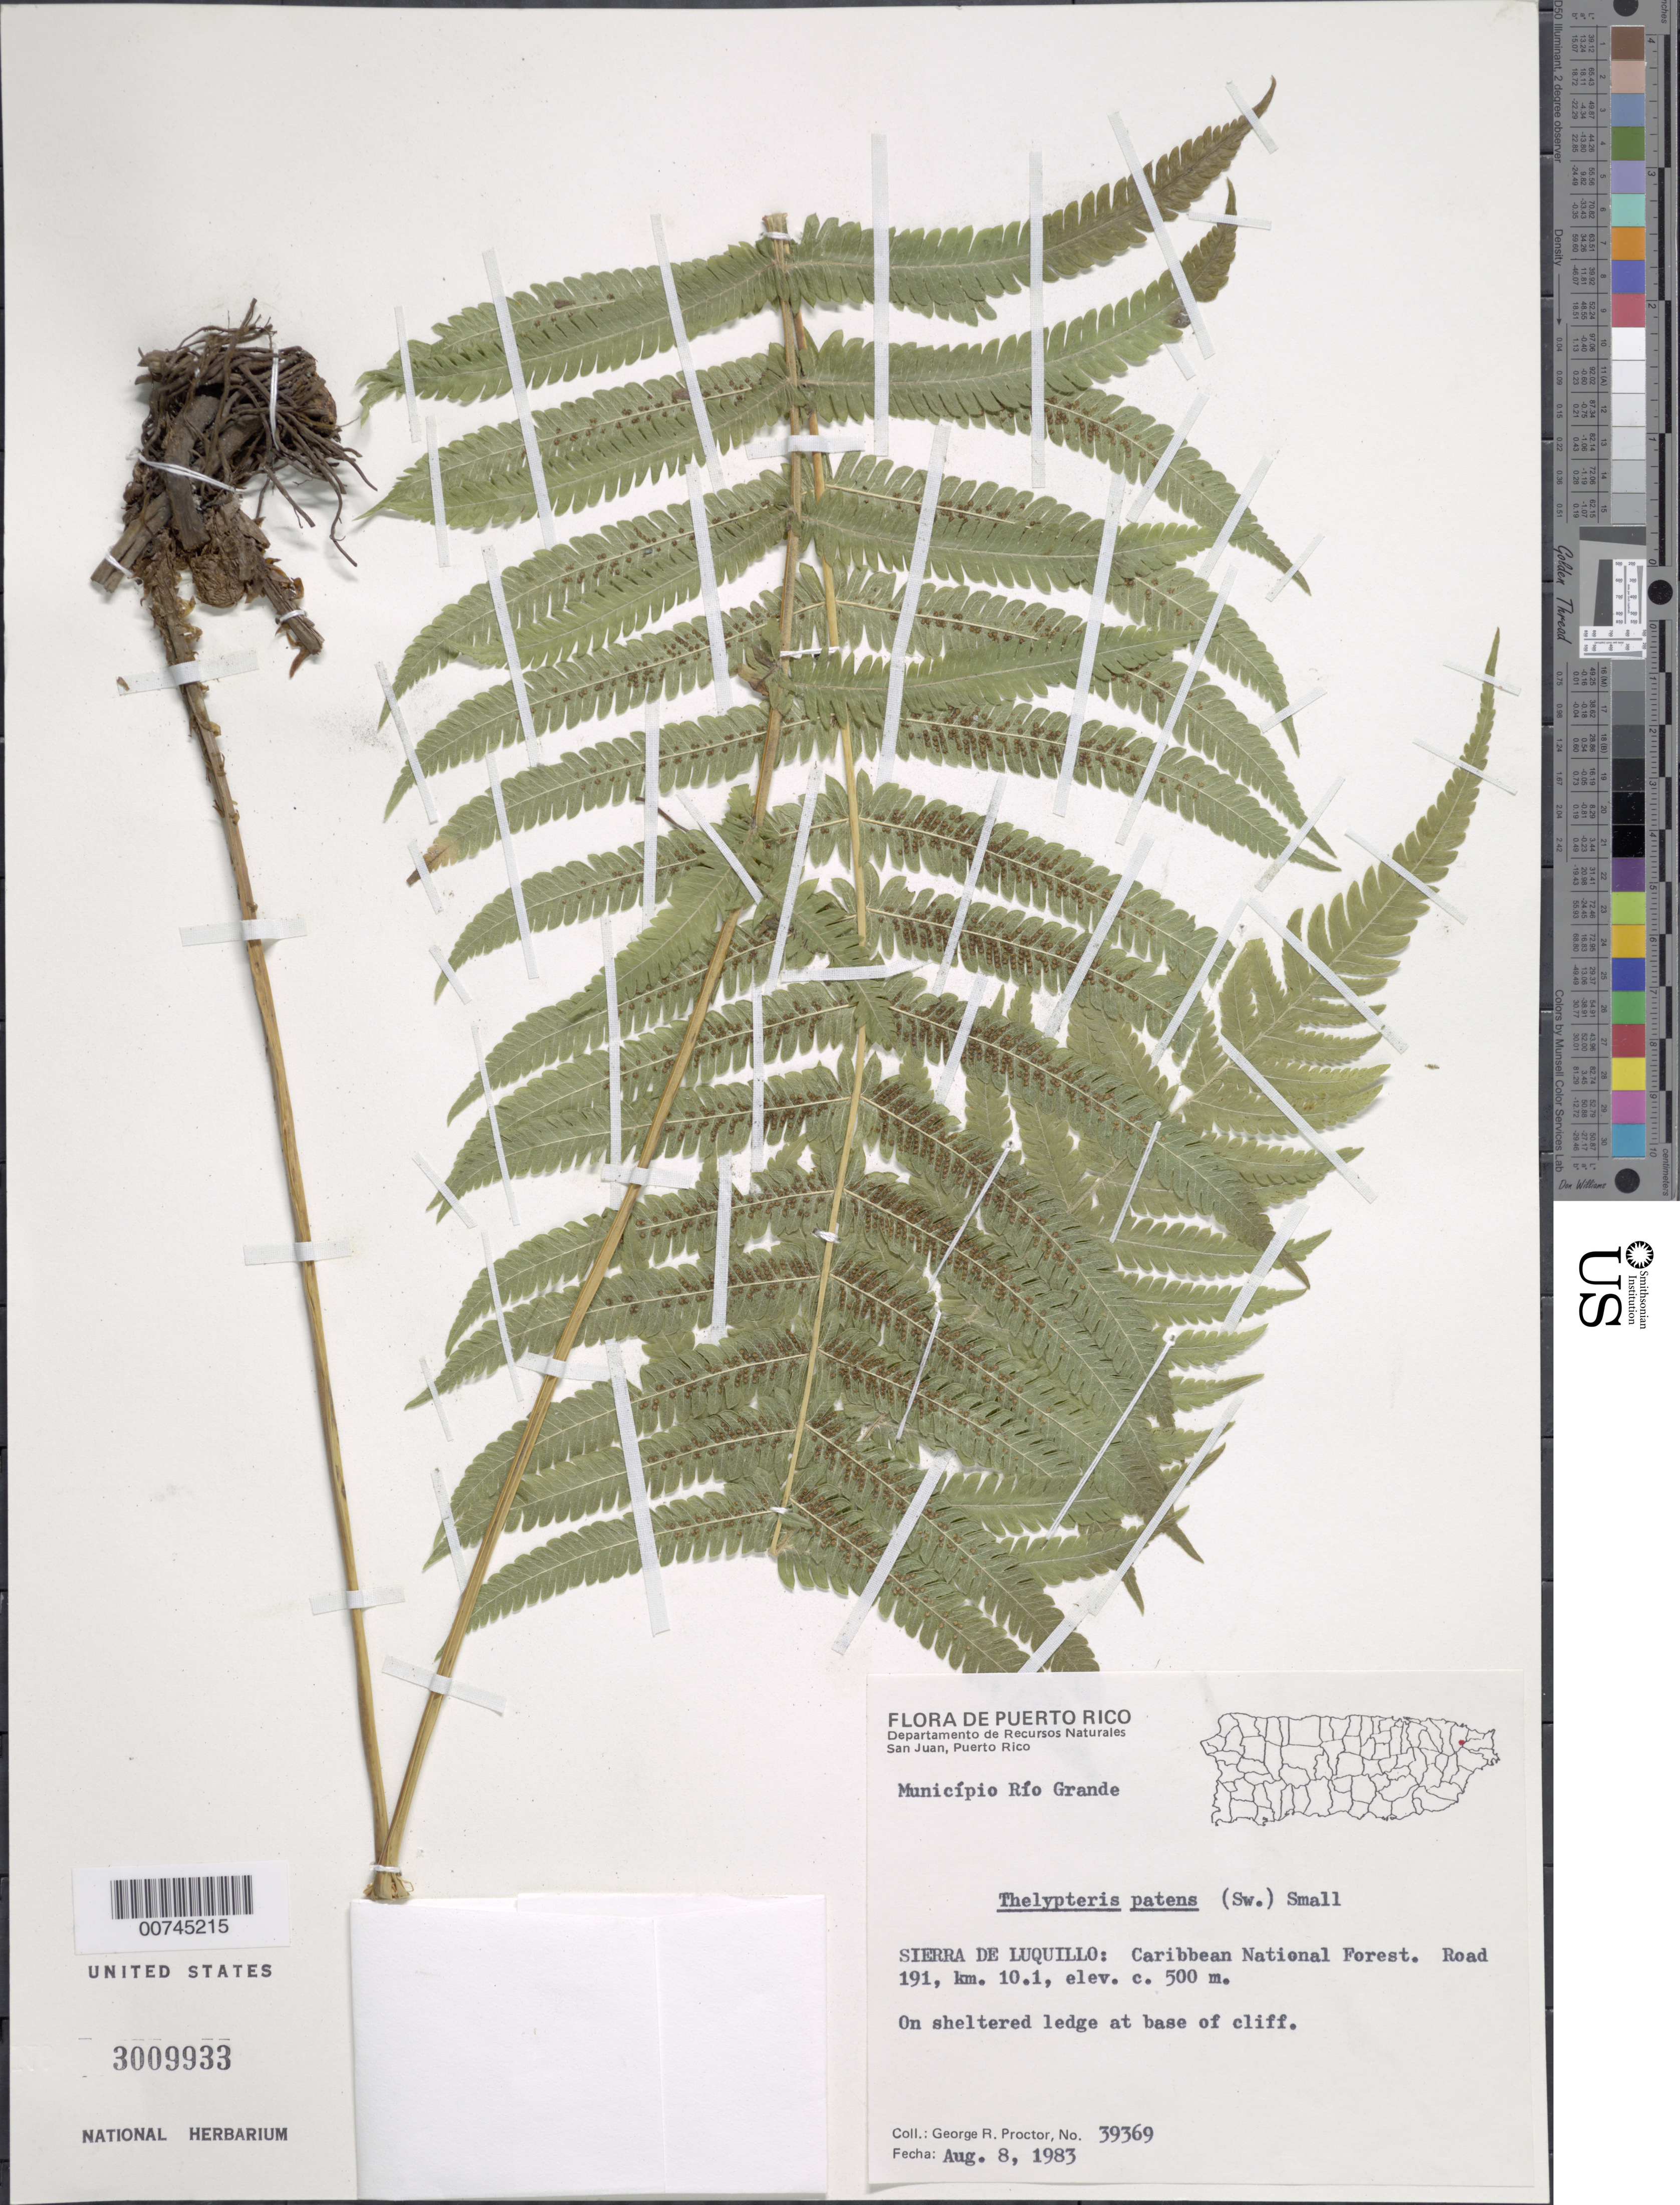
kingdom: Plantae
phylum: Tracheophyta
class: Polypodiopsida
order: Polypodiales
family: Thelypteridaceae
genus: Christella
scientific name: Christella patens var. patens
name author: (Sw.) Holttum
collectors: G. R. Proctor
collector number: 39369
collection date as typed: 08 Aug 1983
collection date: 1983-08-08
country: Puerto Rico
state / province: Río Grande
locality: Sierra de Luquillo: Caribbean National Forest. Road 191, km 10.1. Municipio Río Grande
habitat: On sheltered ledge at base of cliff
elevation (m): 500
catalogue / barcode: US 3009933